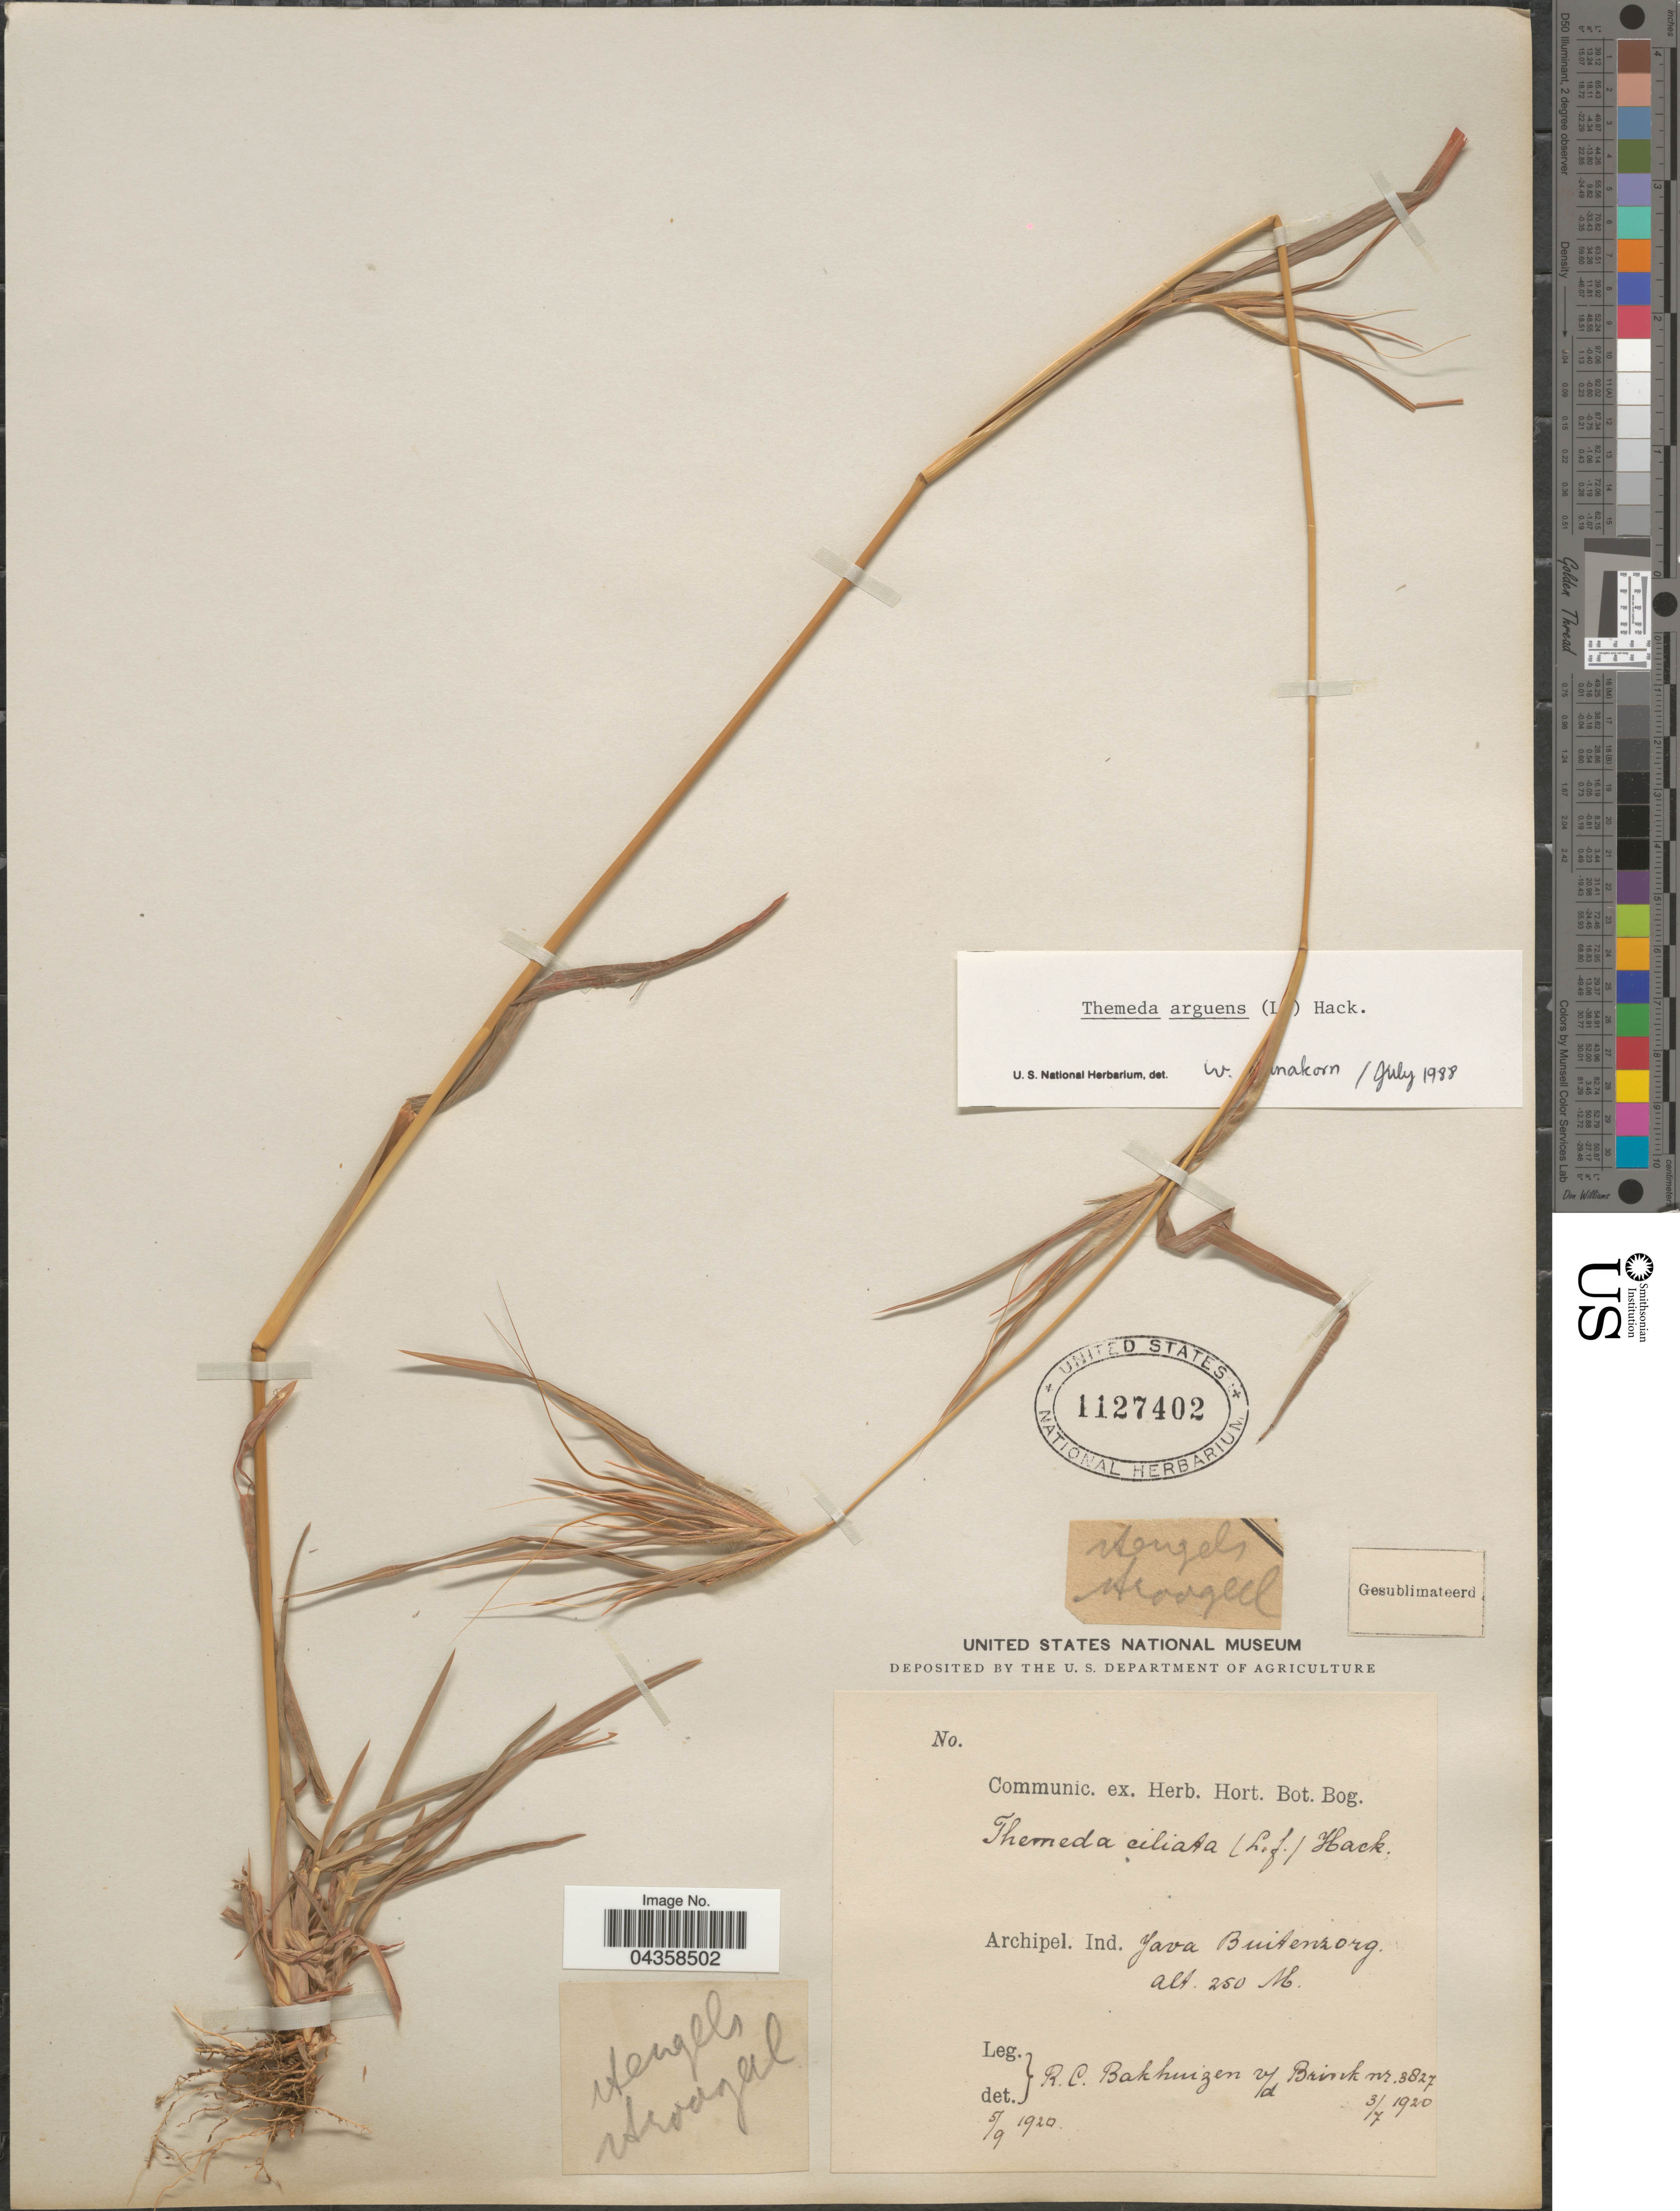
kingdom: Plantae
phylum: Tracheophyta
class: Liliopsida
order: Poales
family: Poaceae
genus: Themeda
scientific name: Themeda arguens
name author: (L.) Hack.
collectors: R. C. Bakhuizen van den Brink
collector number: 3827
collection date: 1920-09-05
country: Indonesia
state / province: Java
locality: Archipel. Ind. Java Buitenzorg.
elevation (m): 250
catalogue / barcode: US 1127402